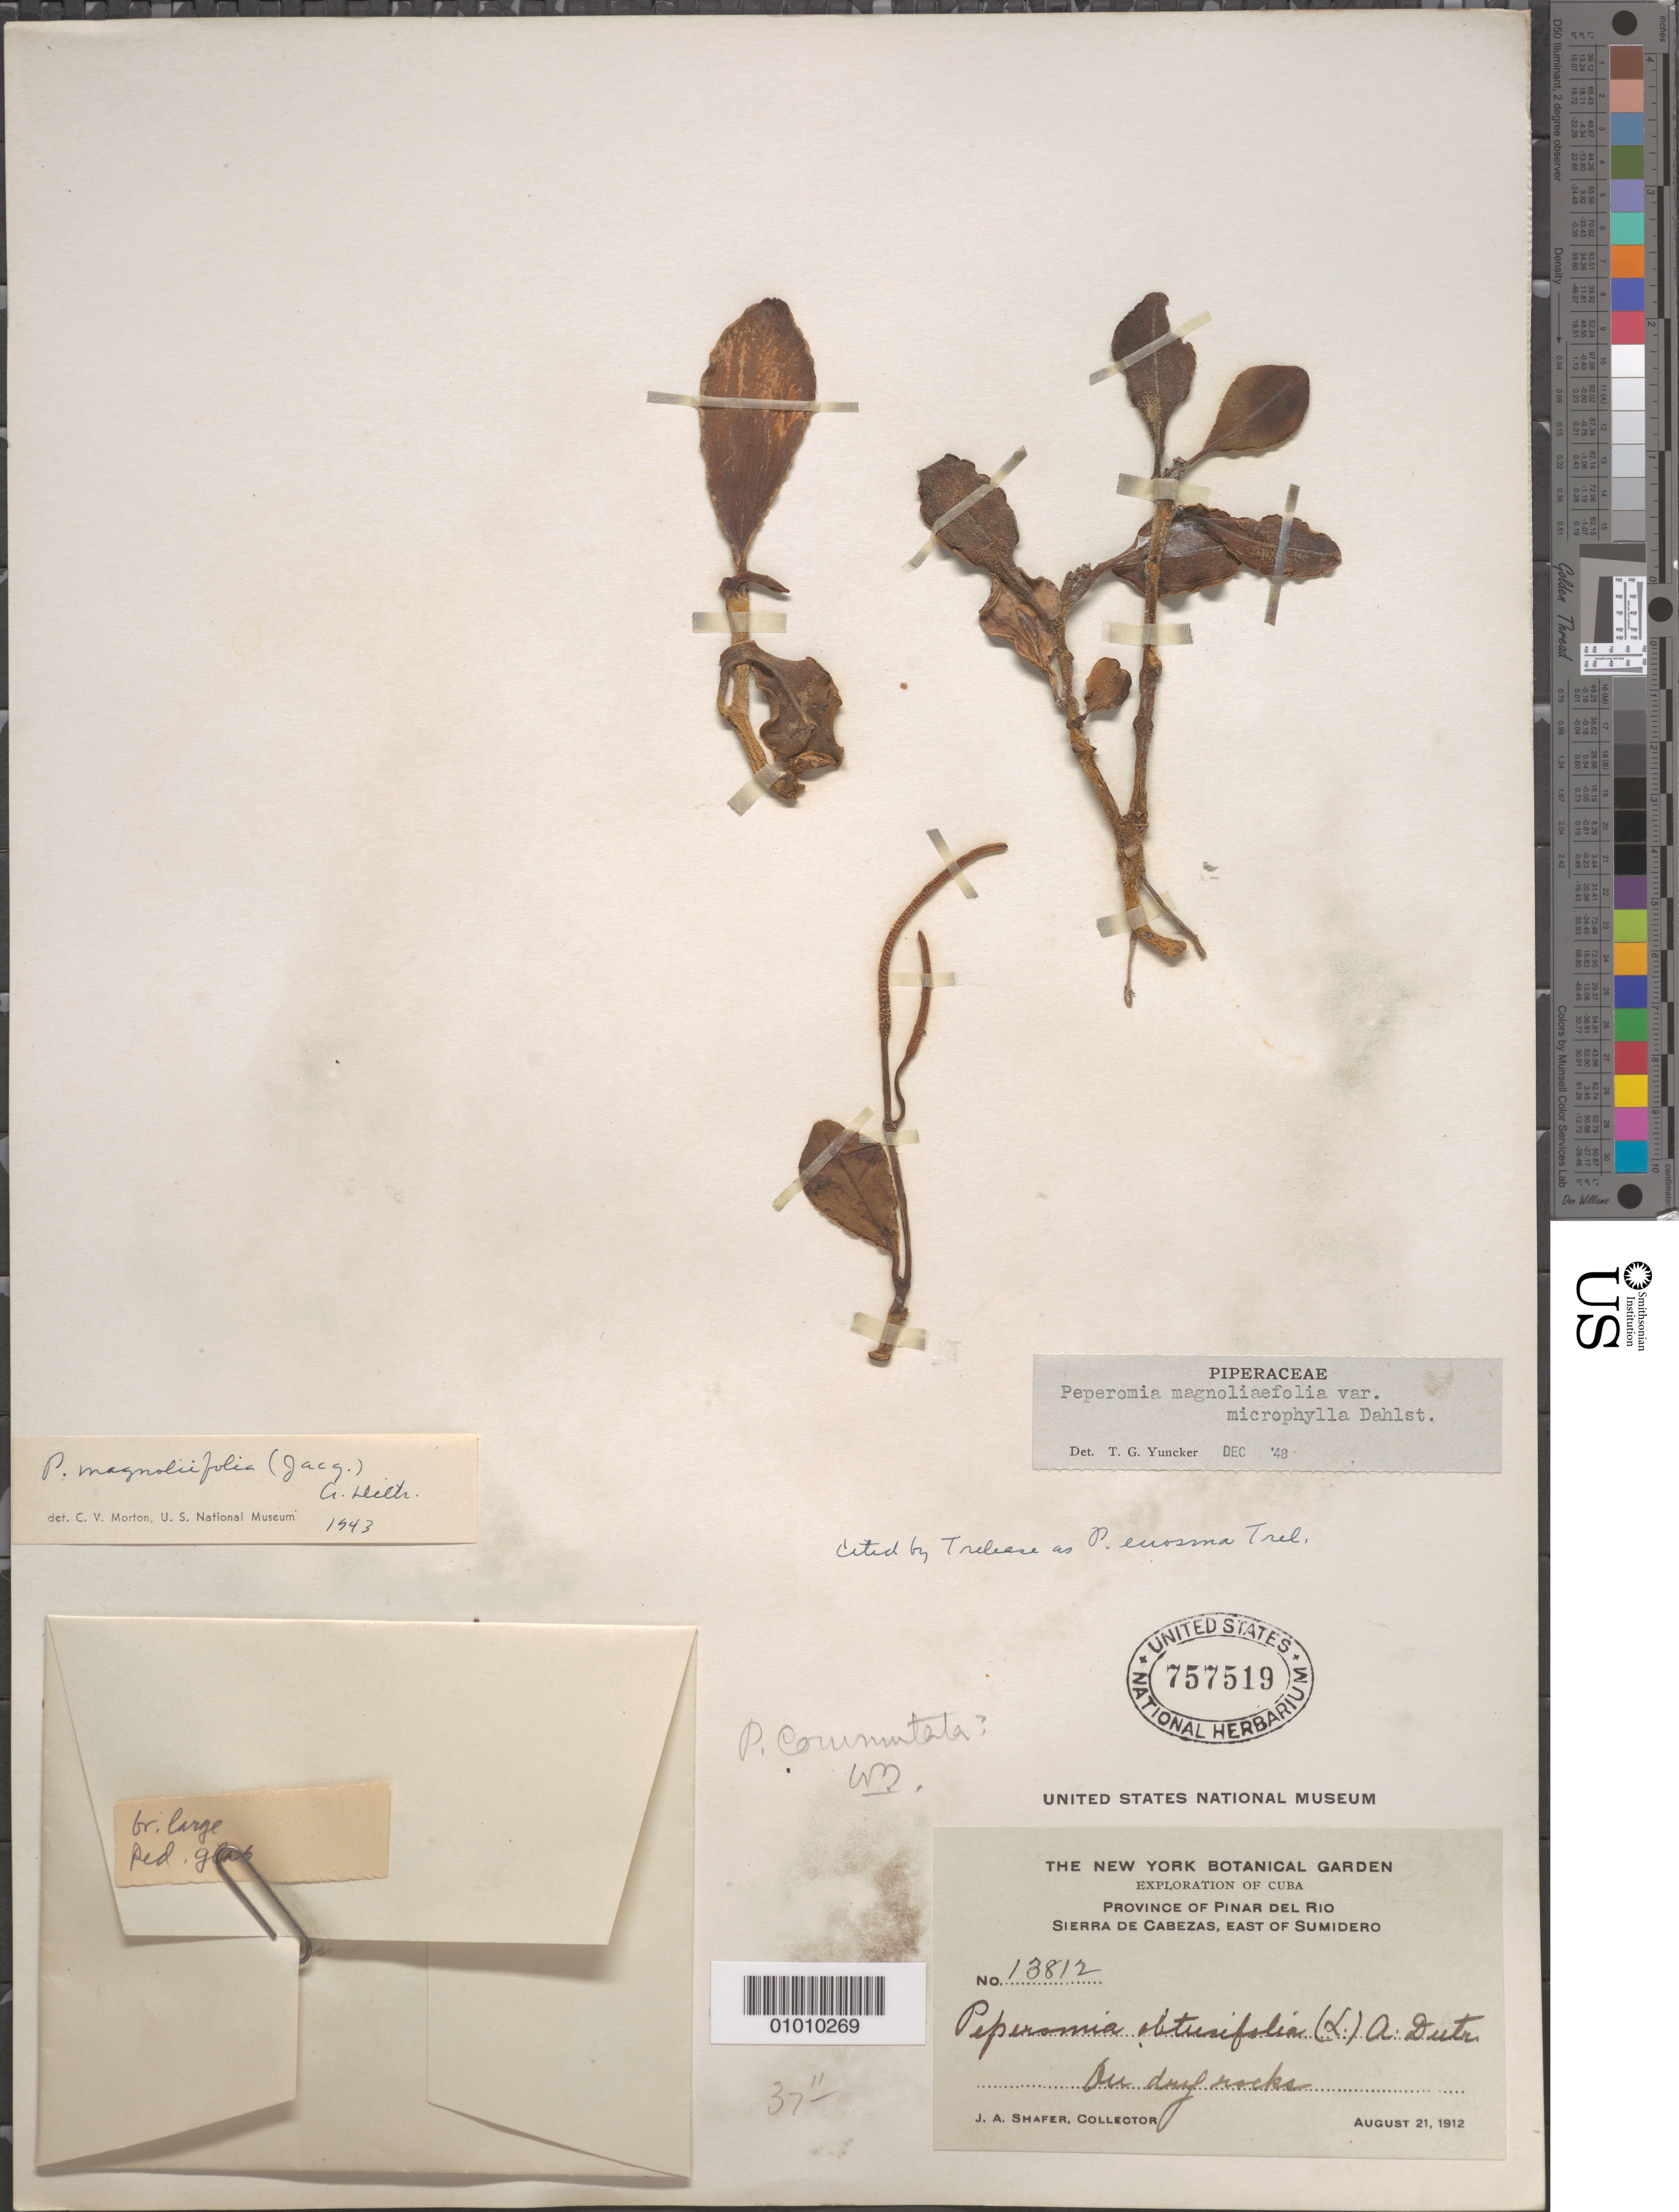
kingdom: Plantae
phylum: Tracheophyta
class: Magnoliopsida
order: Piperales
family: Piperaceae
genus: Peperomia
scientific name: Peperomia magnoliifolia var. magnoliifolia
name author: (Jacq.) A. Dietr.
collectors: J. A. Shafer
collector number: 13812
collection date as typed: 21 Aug 1912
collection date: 1912-08-21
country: Cuba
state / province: Pinar del Rio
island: Cuba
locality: On dry rocks Sierra de Cabezas, E of Sumidero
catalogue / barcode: US 757519